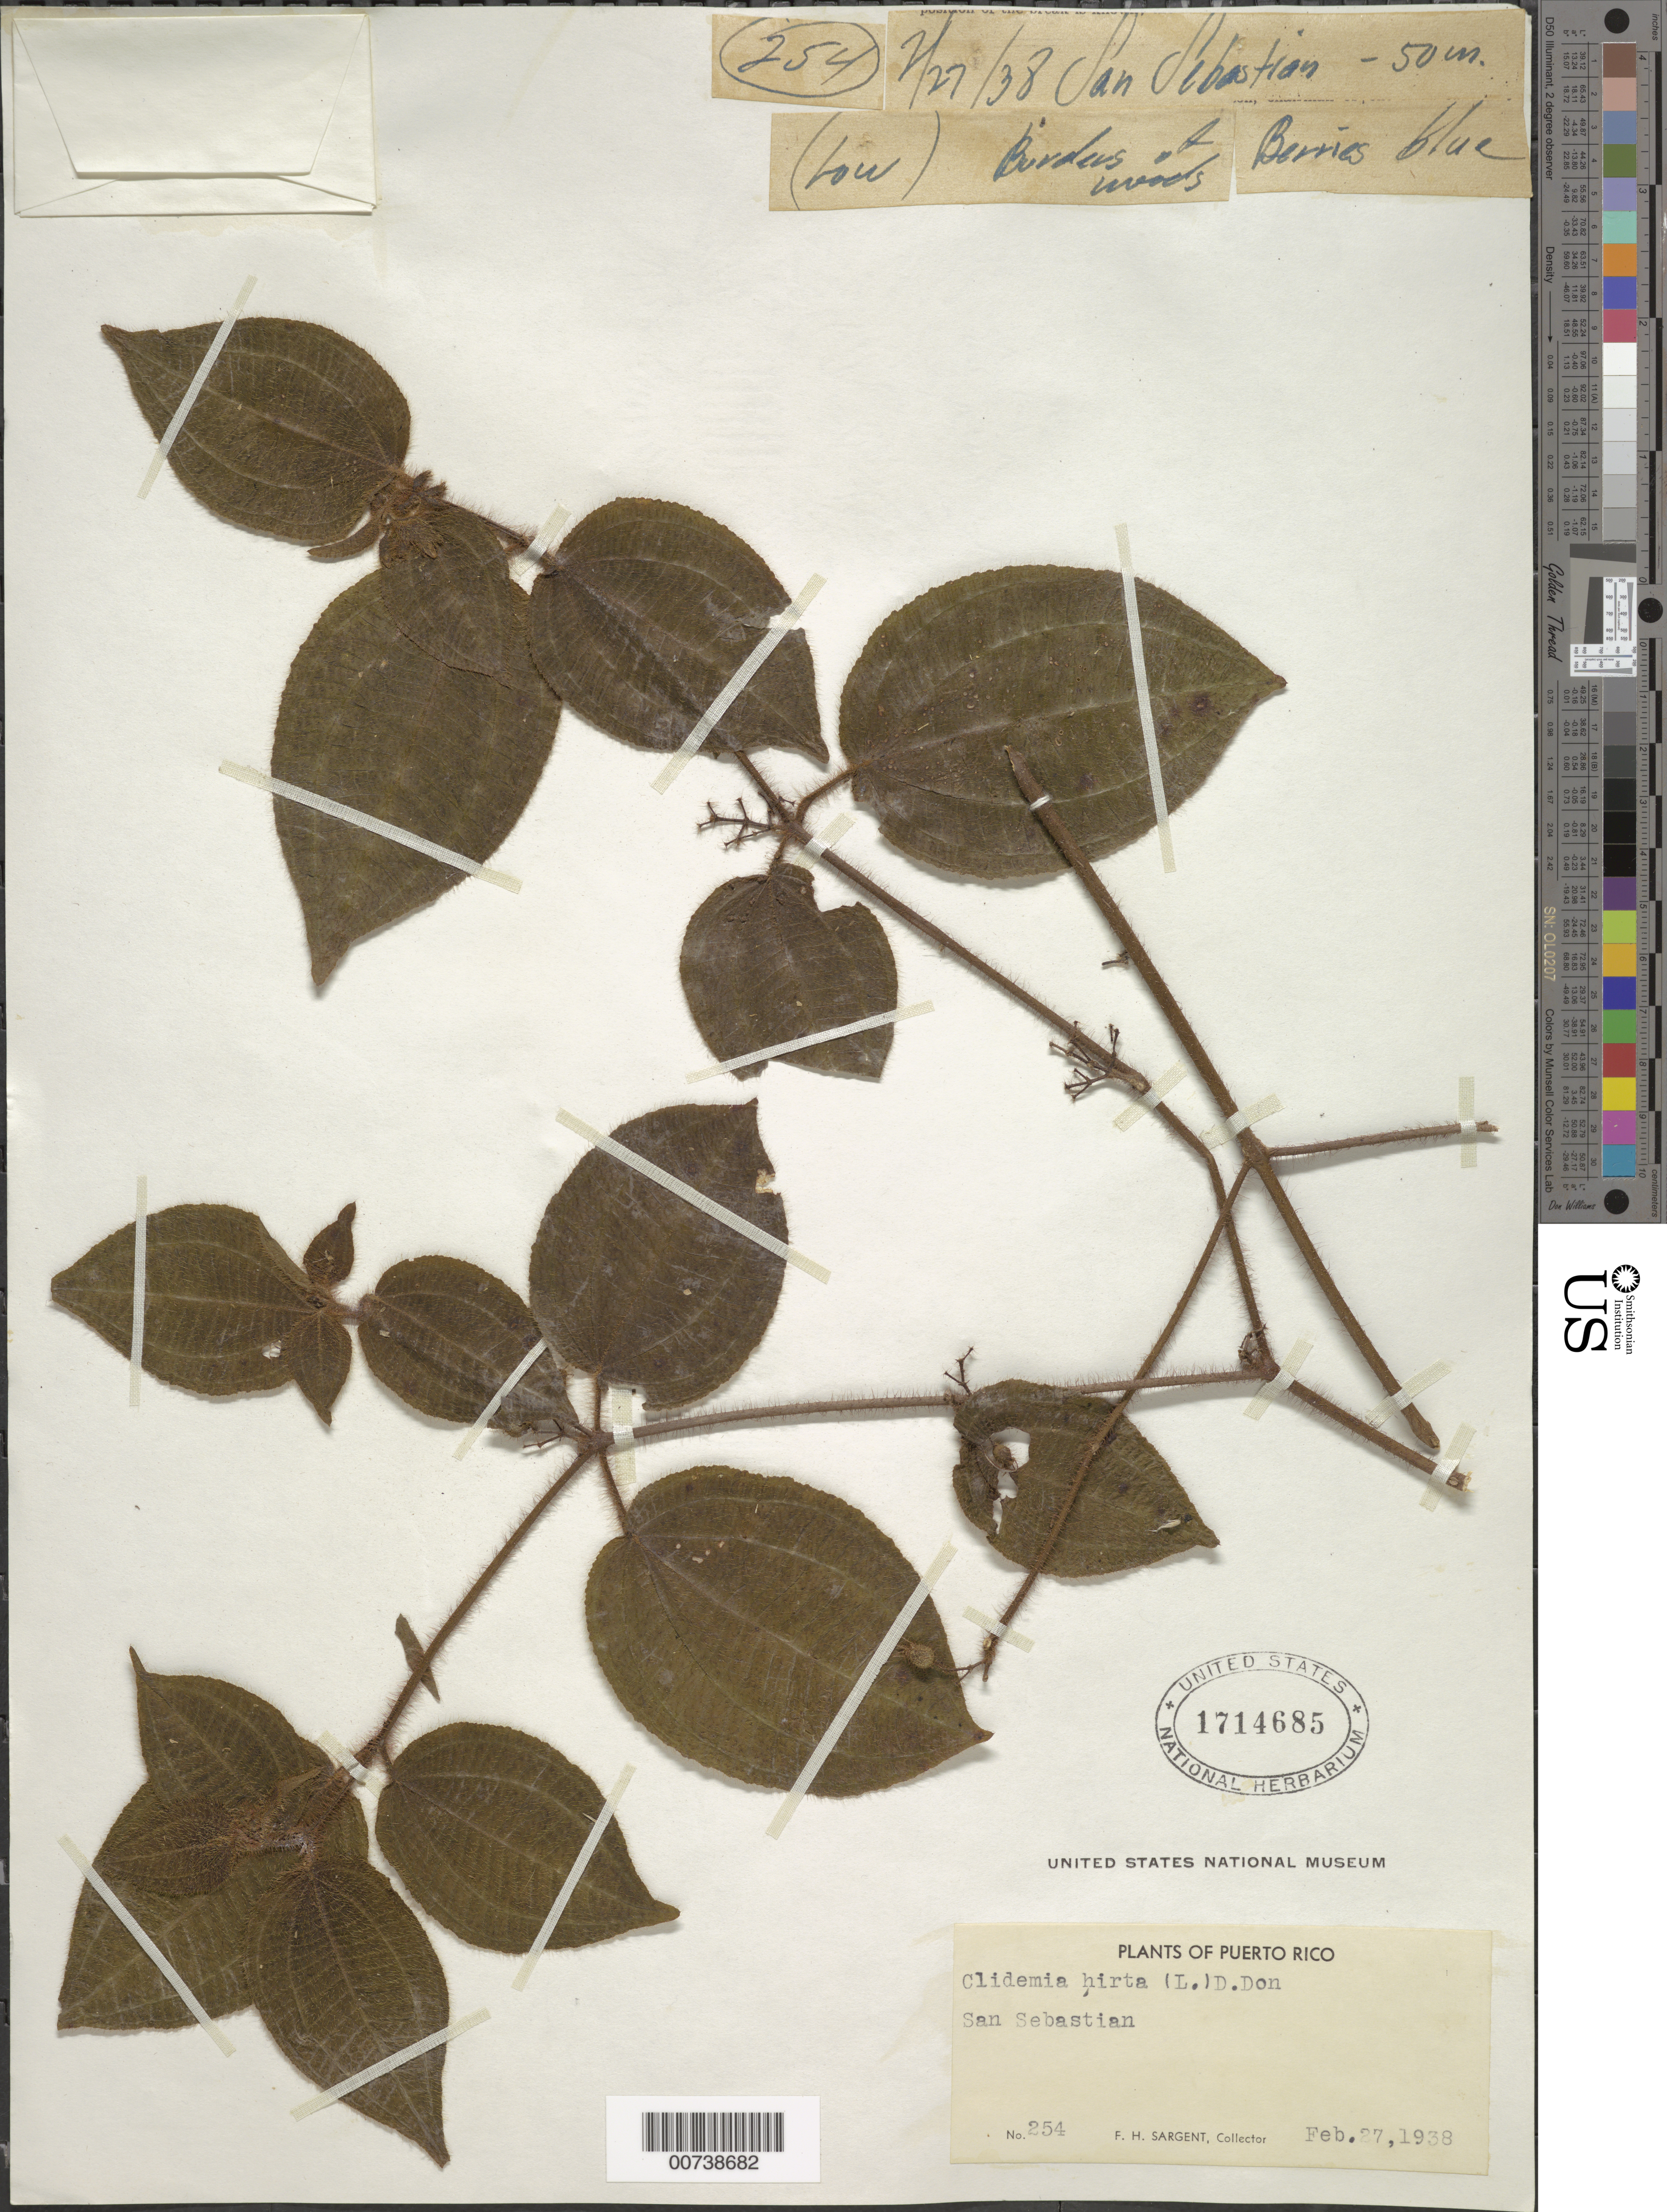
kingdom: Plantae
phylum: Tracheophyta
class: Magnoliopsida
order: Myrtales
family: Melastomataceae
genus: Clidemia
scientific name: Clidemia hirta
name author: (L.) D. Don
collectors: F. H. Sargent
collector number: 254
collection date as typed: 27 Feb 1938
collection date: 1938-02-27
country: Puerto Rico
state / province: San Sebastián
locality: San Sebastián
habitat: Borders of woods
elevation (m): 50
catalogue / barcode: US 1714685